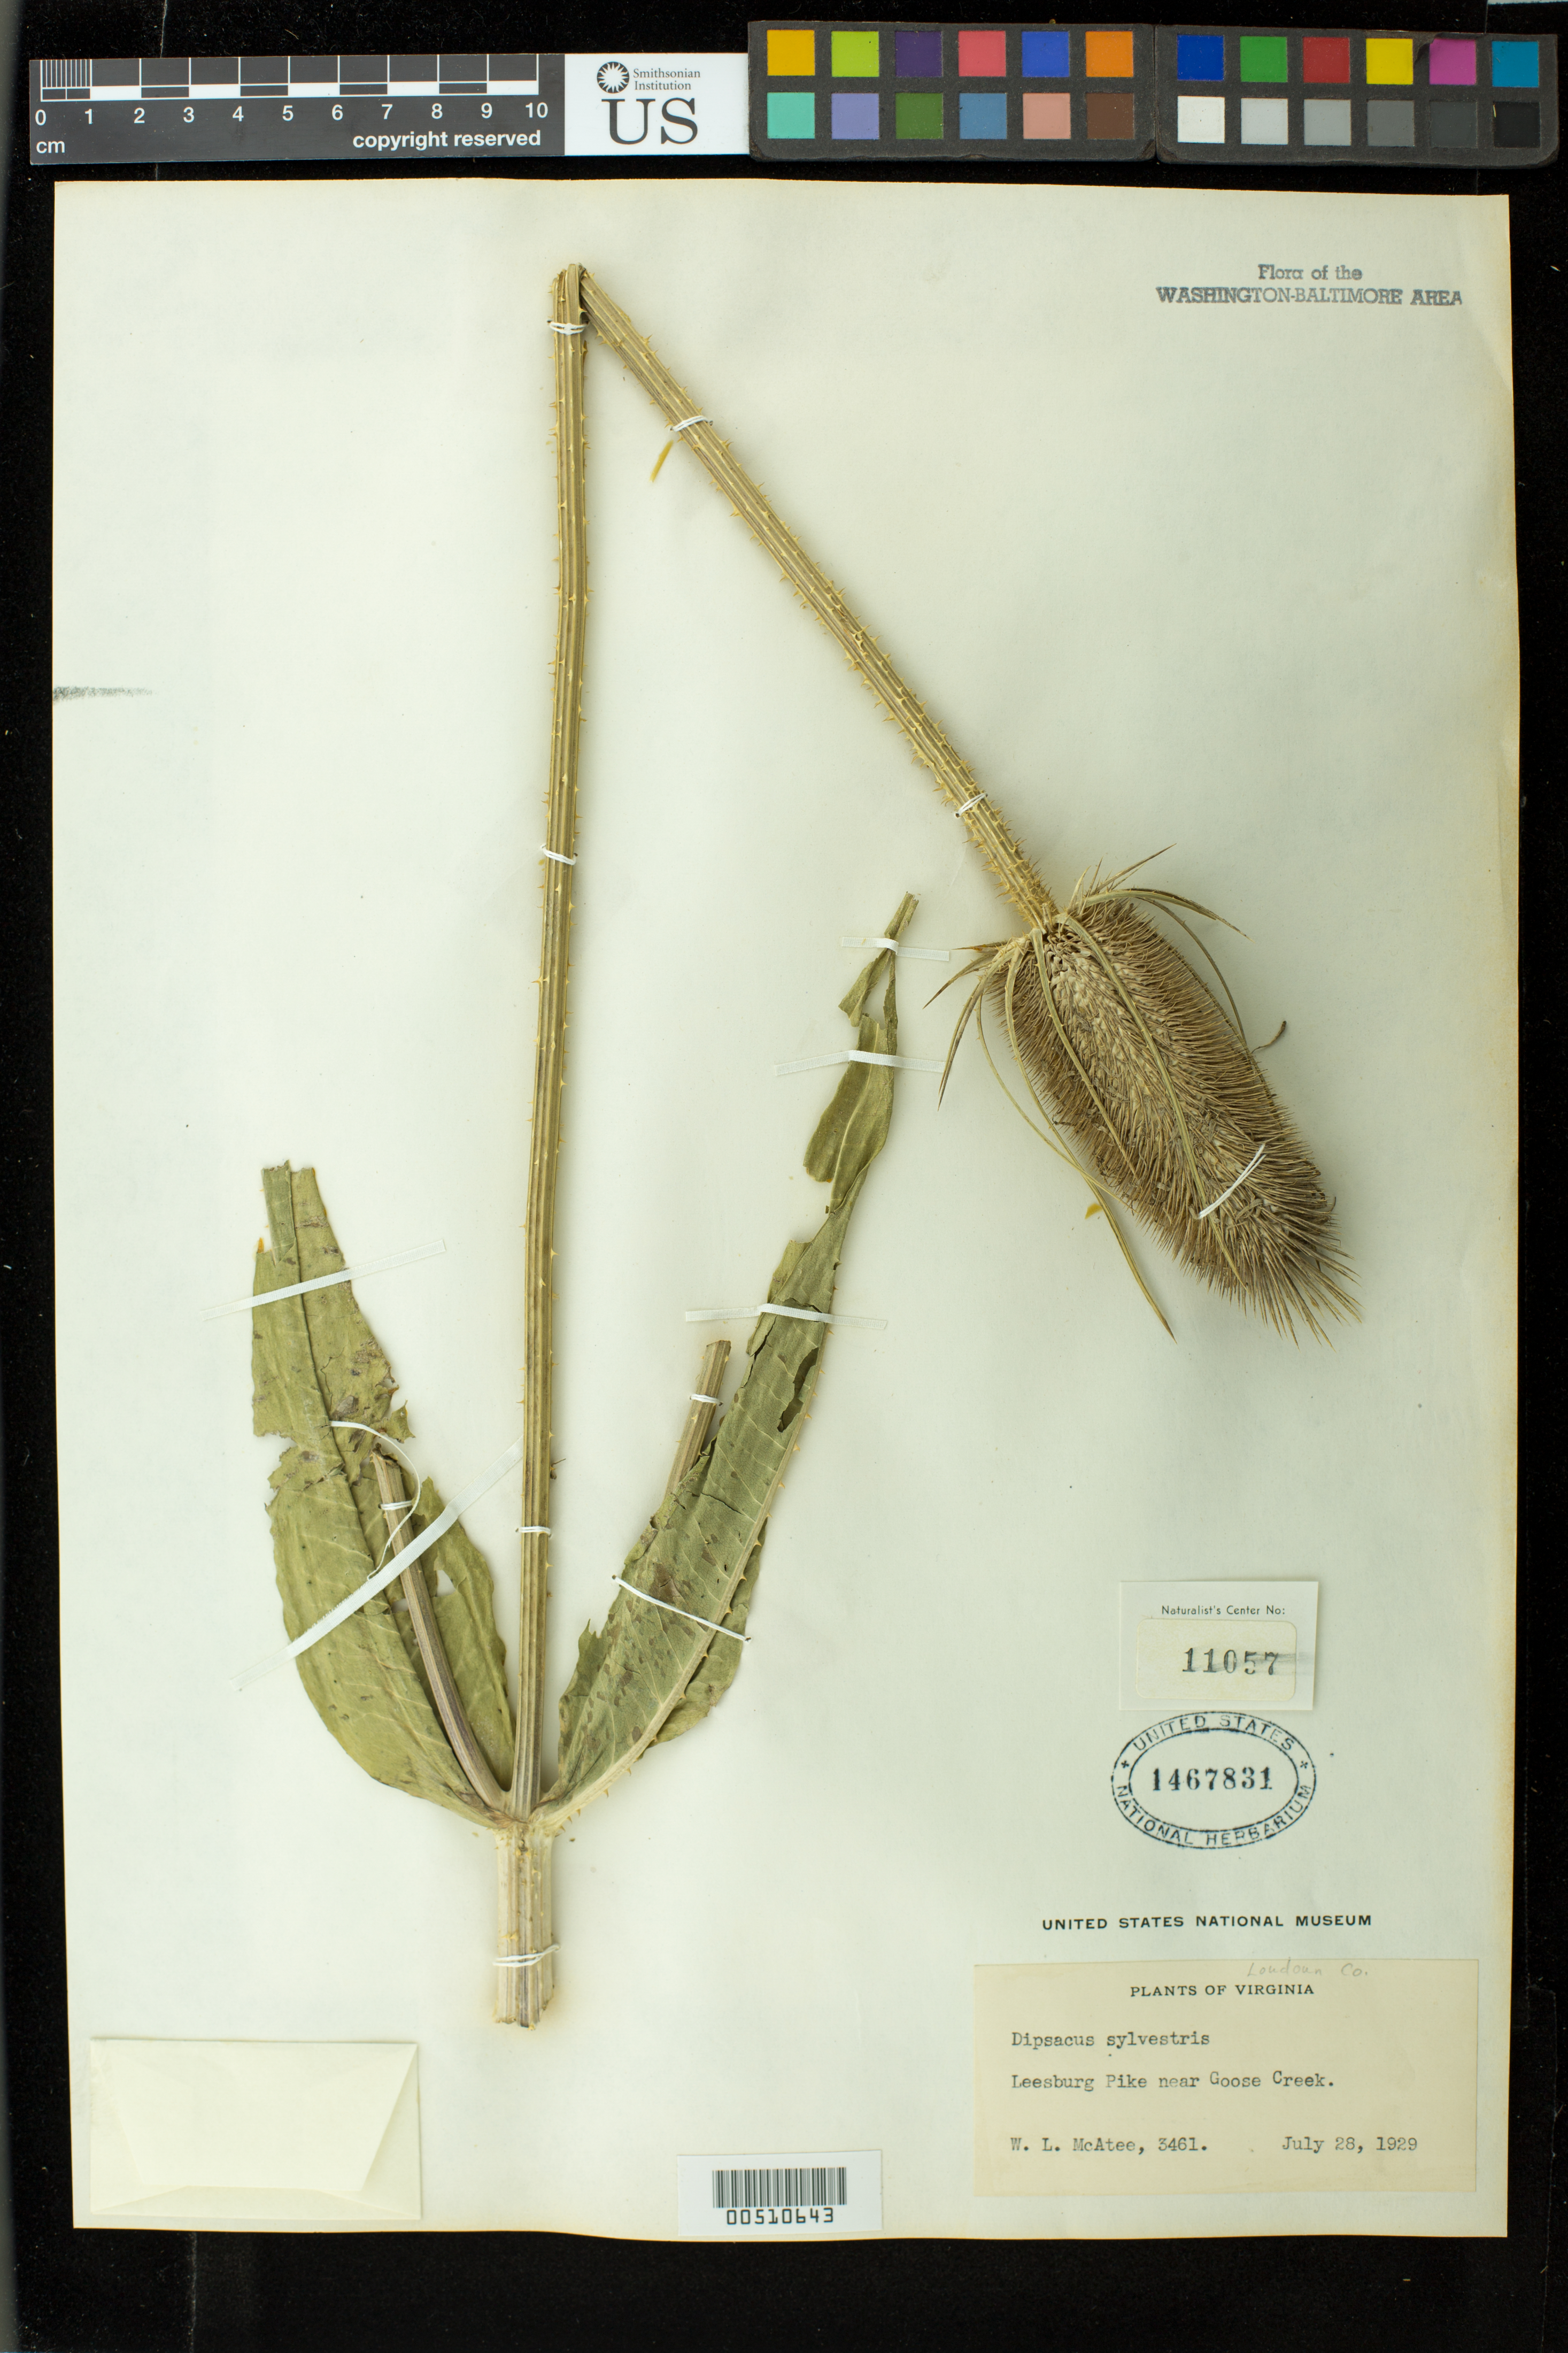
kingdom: Plantae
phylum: Tracheophyta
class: Magnoliopsida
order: Dipsacales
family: Caprifoliaceae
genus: Dipsacus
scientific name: Dipsacus sylvestris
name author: Huds.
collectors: W. McAtee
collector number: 3461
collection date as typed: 28 Jul 1929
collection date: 1929-07-28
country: United States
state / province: Virginia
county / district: Loudoun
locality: Near Goose Creek, Leesburg Pike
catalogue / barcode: US 1467831